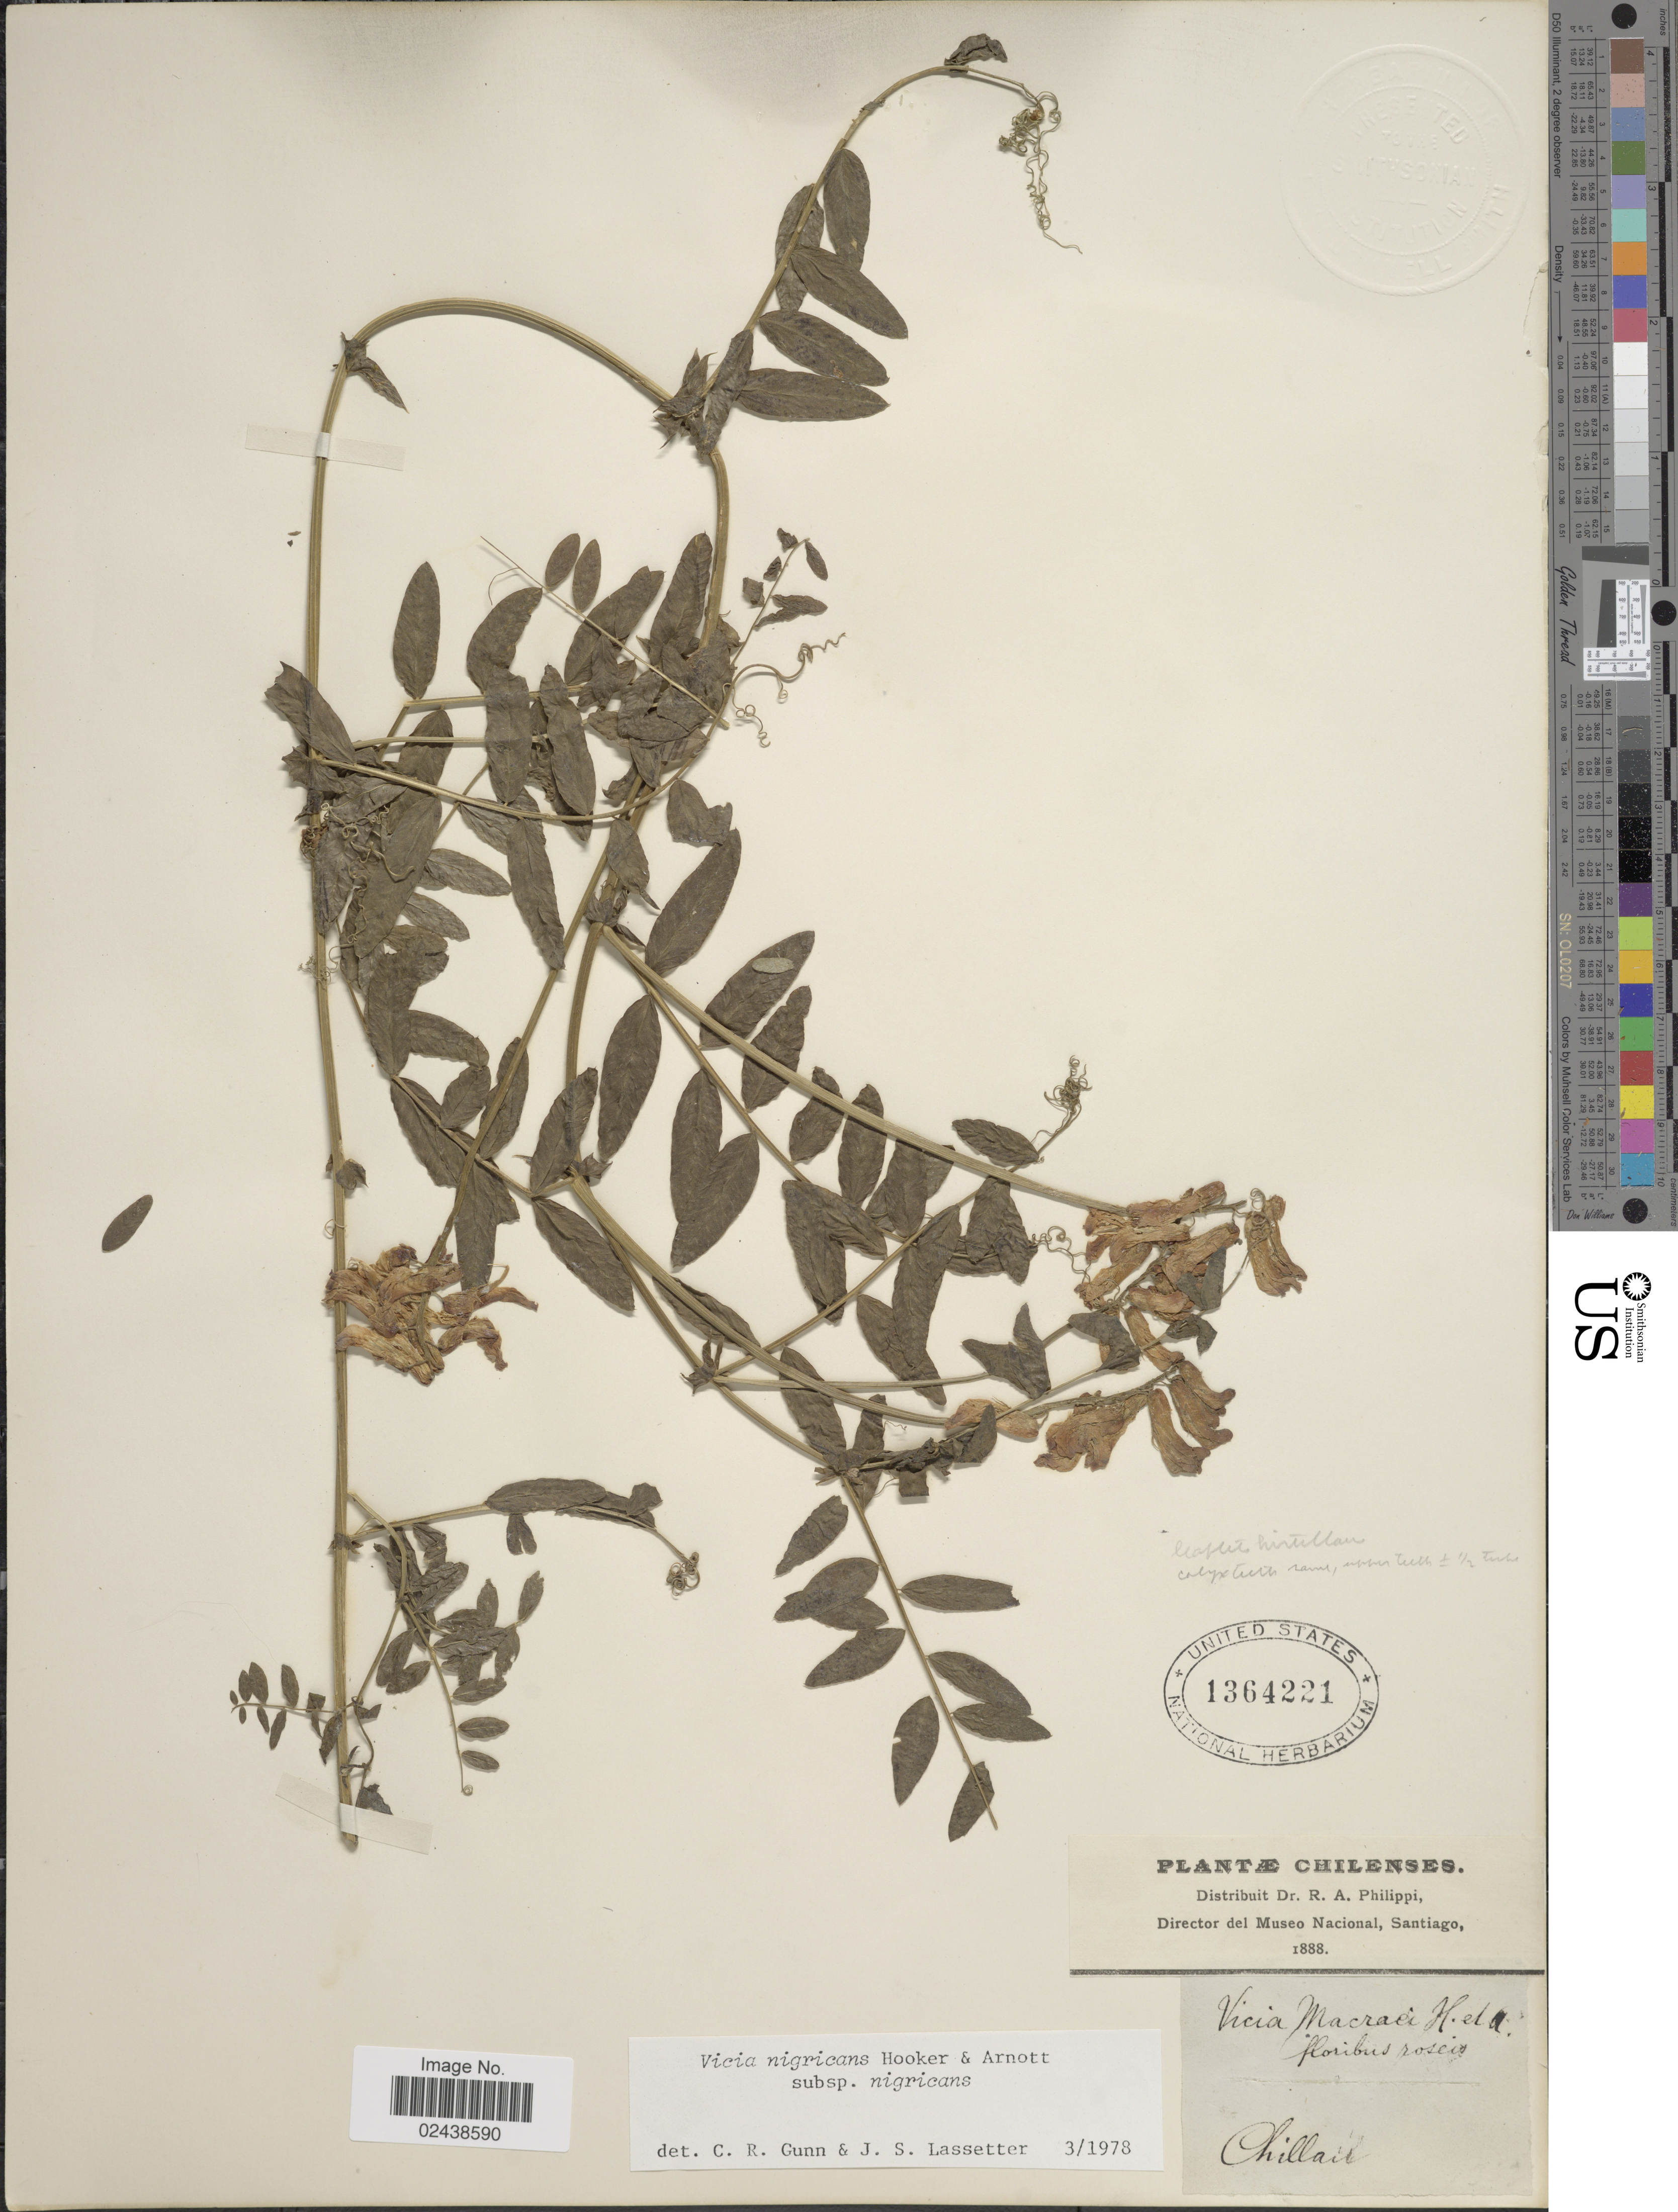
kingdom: Plantae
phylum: Tracheophyta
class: Magnoliopsida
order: Fabales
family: Fabaceae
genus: Vicia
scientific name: Vicia nigricans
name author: Hook. & Arn.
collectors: R. A. Philippi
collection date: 1888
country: Chile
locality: Chilenses. Chillair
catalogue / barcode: US 1364221